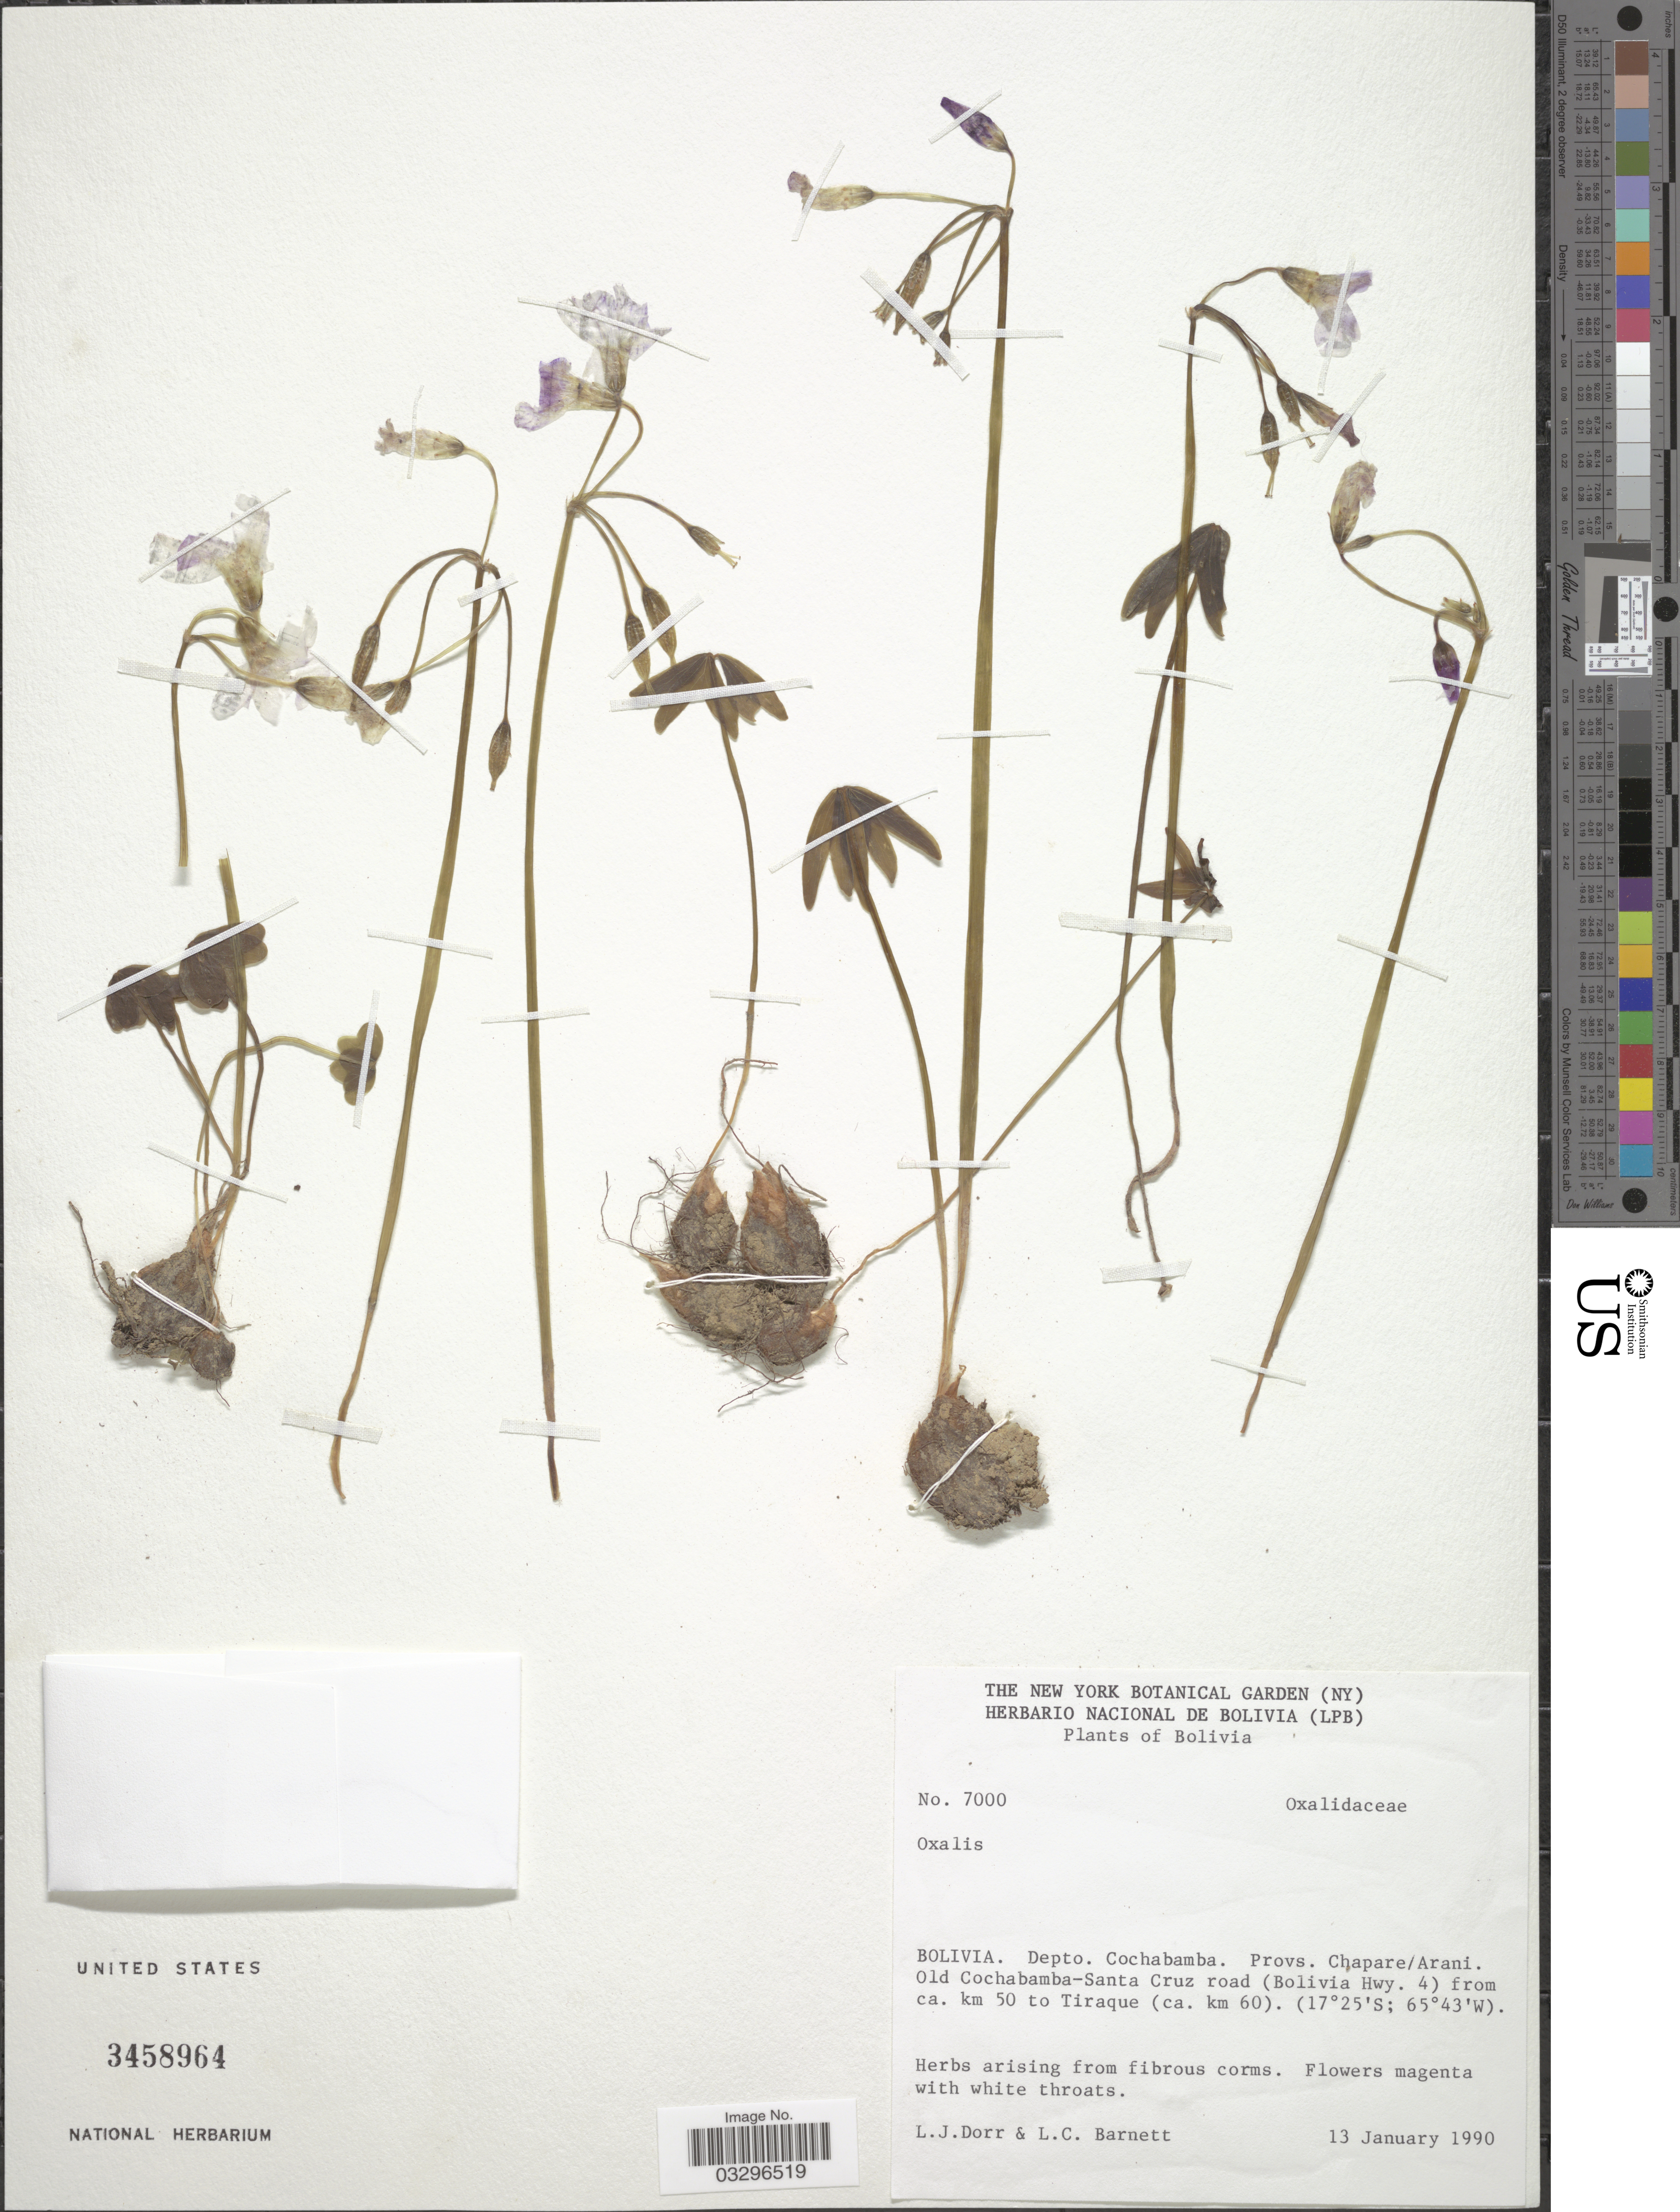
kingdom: Plantae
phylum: Tracheophyta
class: Magnoliopsida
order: Oxalidales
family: Oxalidaceae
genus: Oxalis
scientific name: Oxalis sp.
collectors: L. J. Dorr & L. C. Barnett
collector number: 7000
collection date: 1990-01-13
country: Bolivia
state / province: Cochabamba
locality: Depto. Cochabamba. Provs. Chapare/Arani. Old Cochabamba-Santa Cruz road (Bolivia Hwy. 4) from ca. km 50 to Tiraque (ca. km 60).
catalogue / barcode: US 3458964